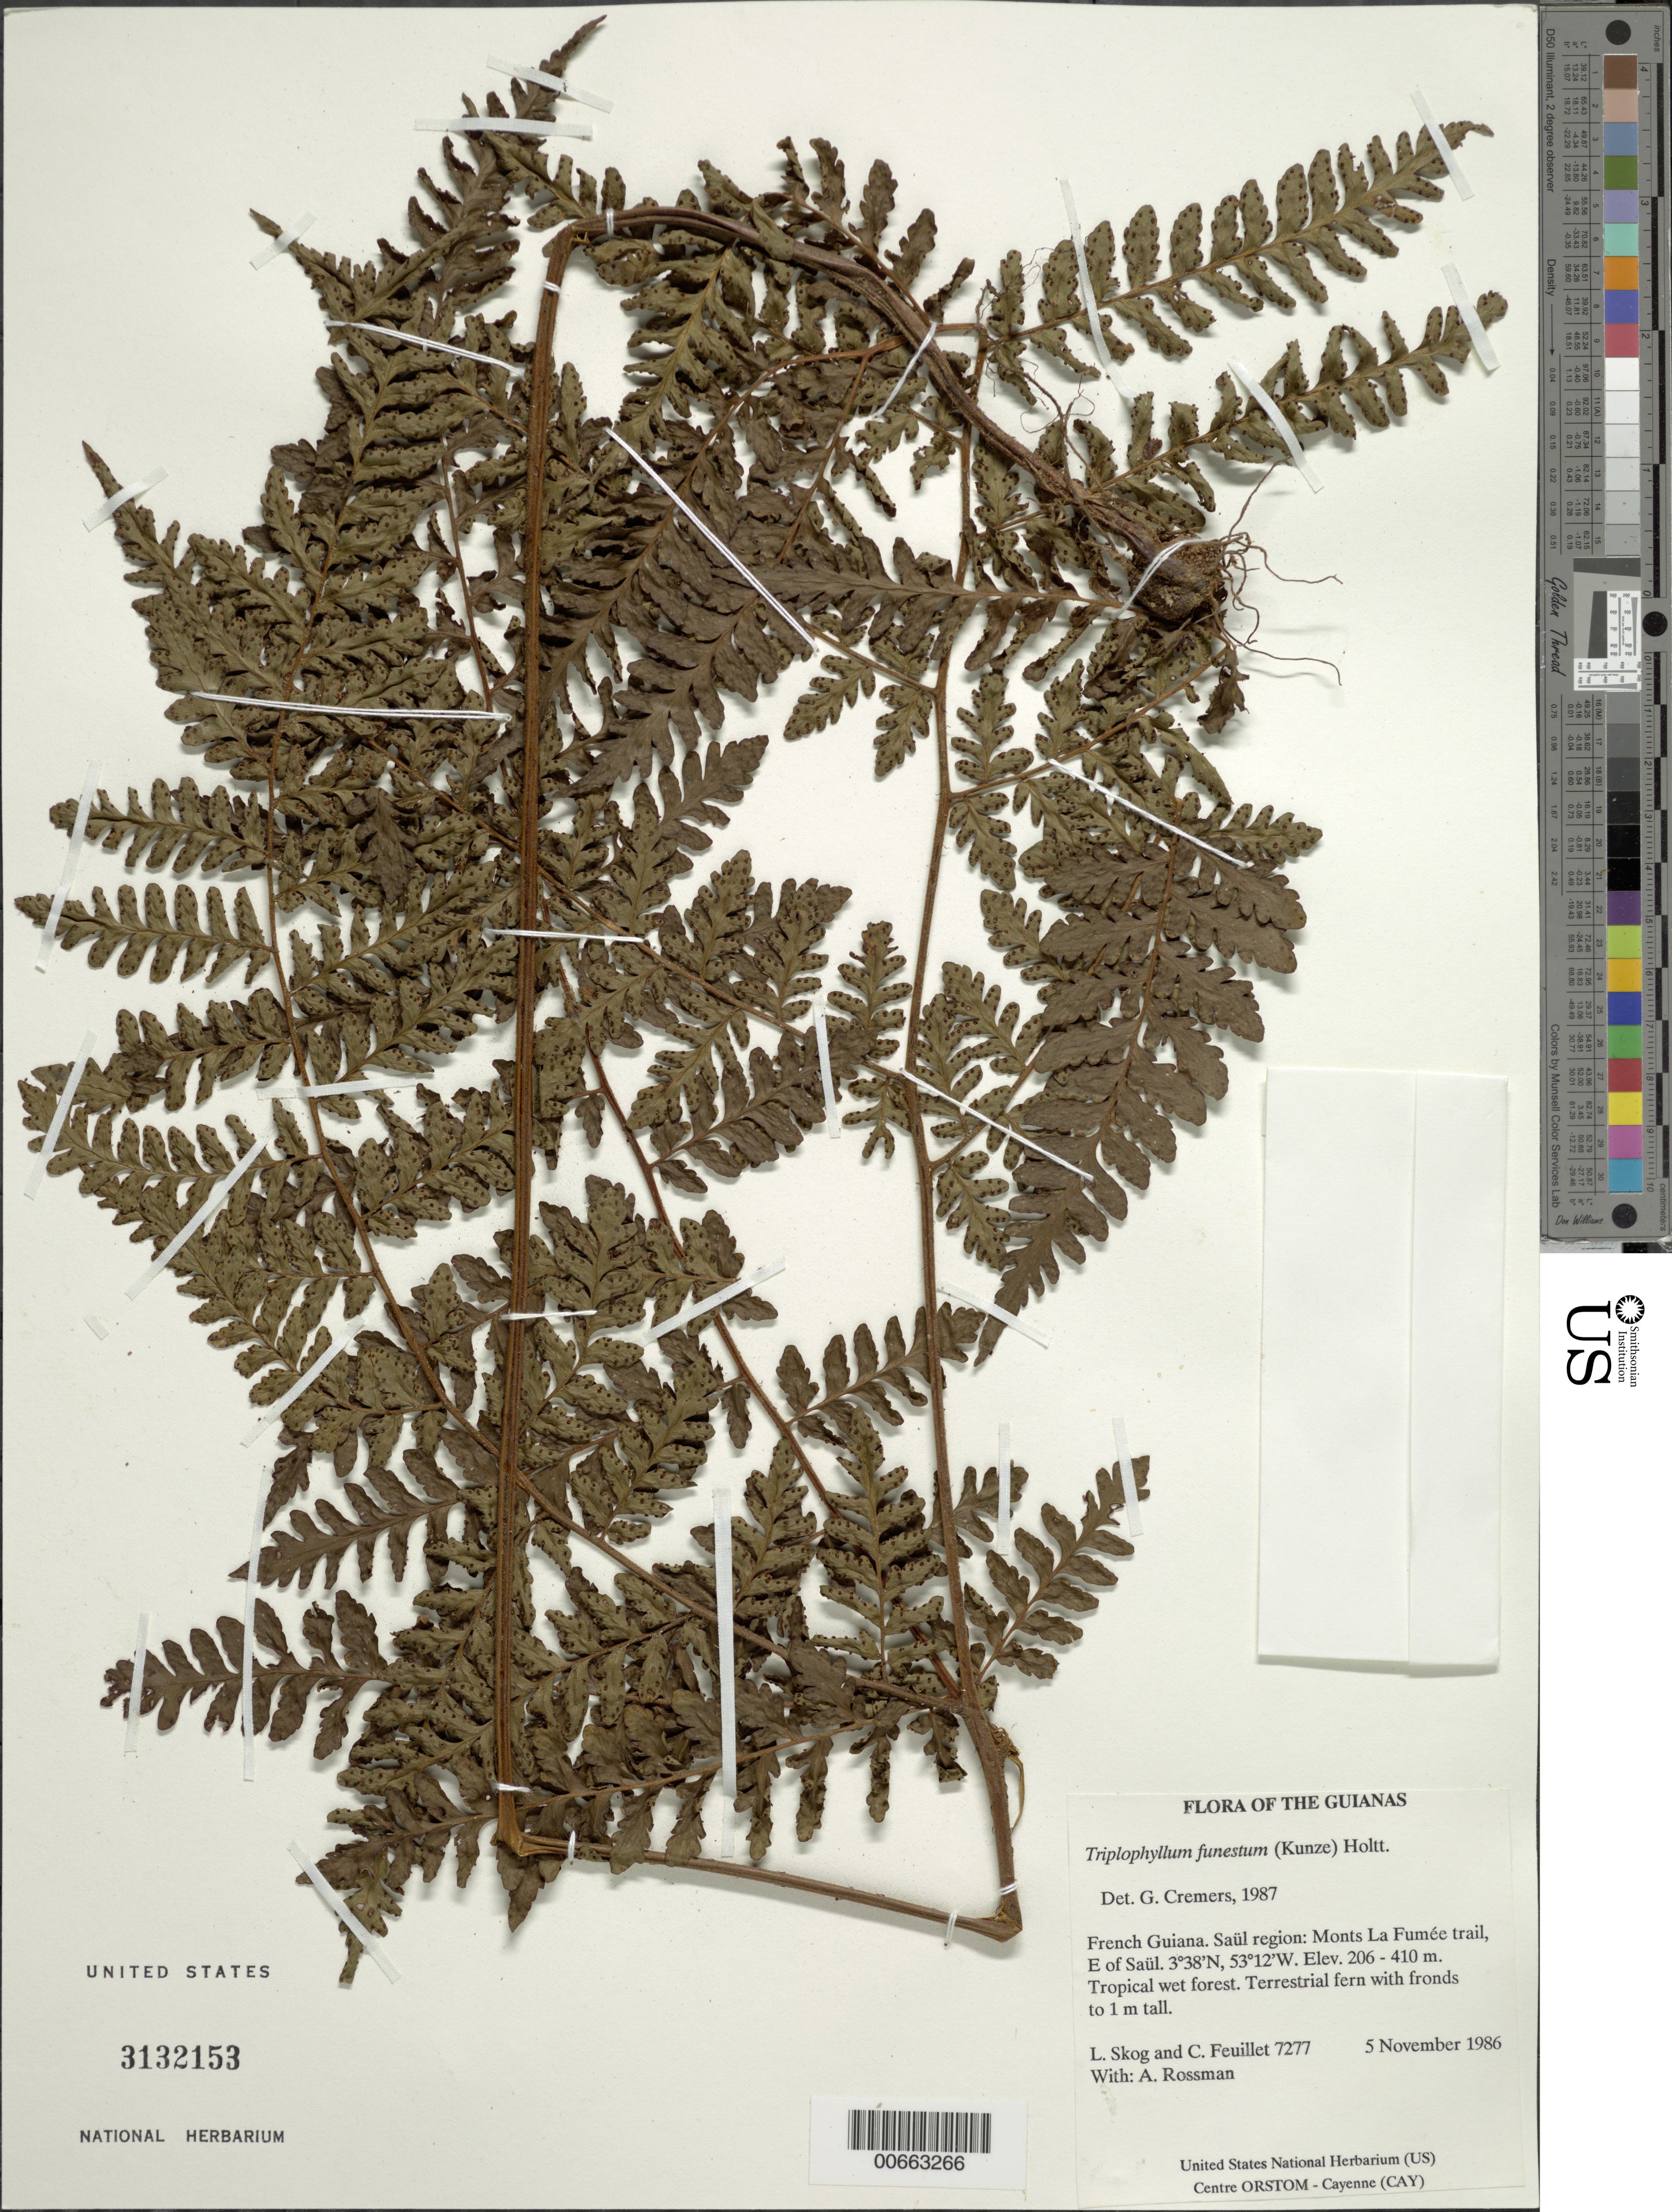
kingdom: Plantae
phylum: Tracheophyta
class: Polypodiopsida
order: Polypodiales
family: Tectariaceae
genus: Triplophyllum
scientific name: Triplophyllum funestum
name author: (Kunze) Holttum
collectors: L. E. Skog, C. Feuillet & A. Rossman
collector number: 7277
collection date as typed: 5 November 1986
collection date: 1986-11-05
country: French Guiana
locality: Monts La Fumée trail, E of Saül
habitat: Tropical wet forest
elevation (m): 206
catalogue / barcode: US 3132153